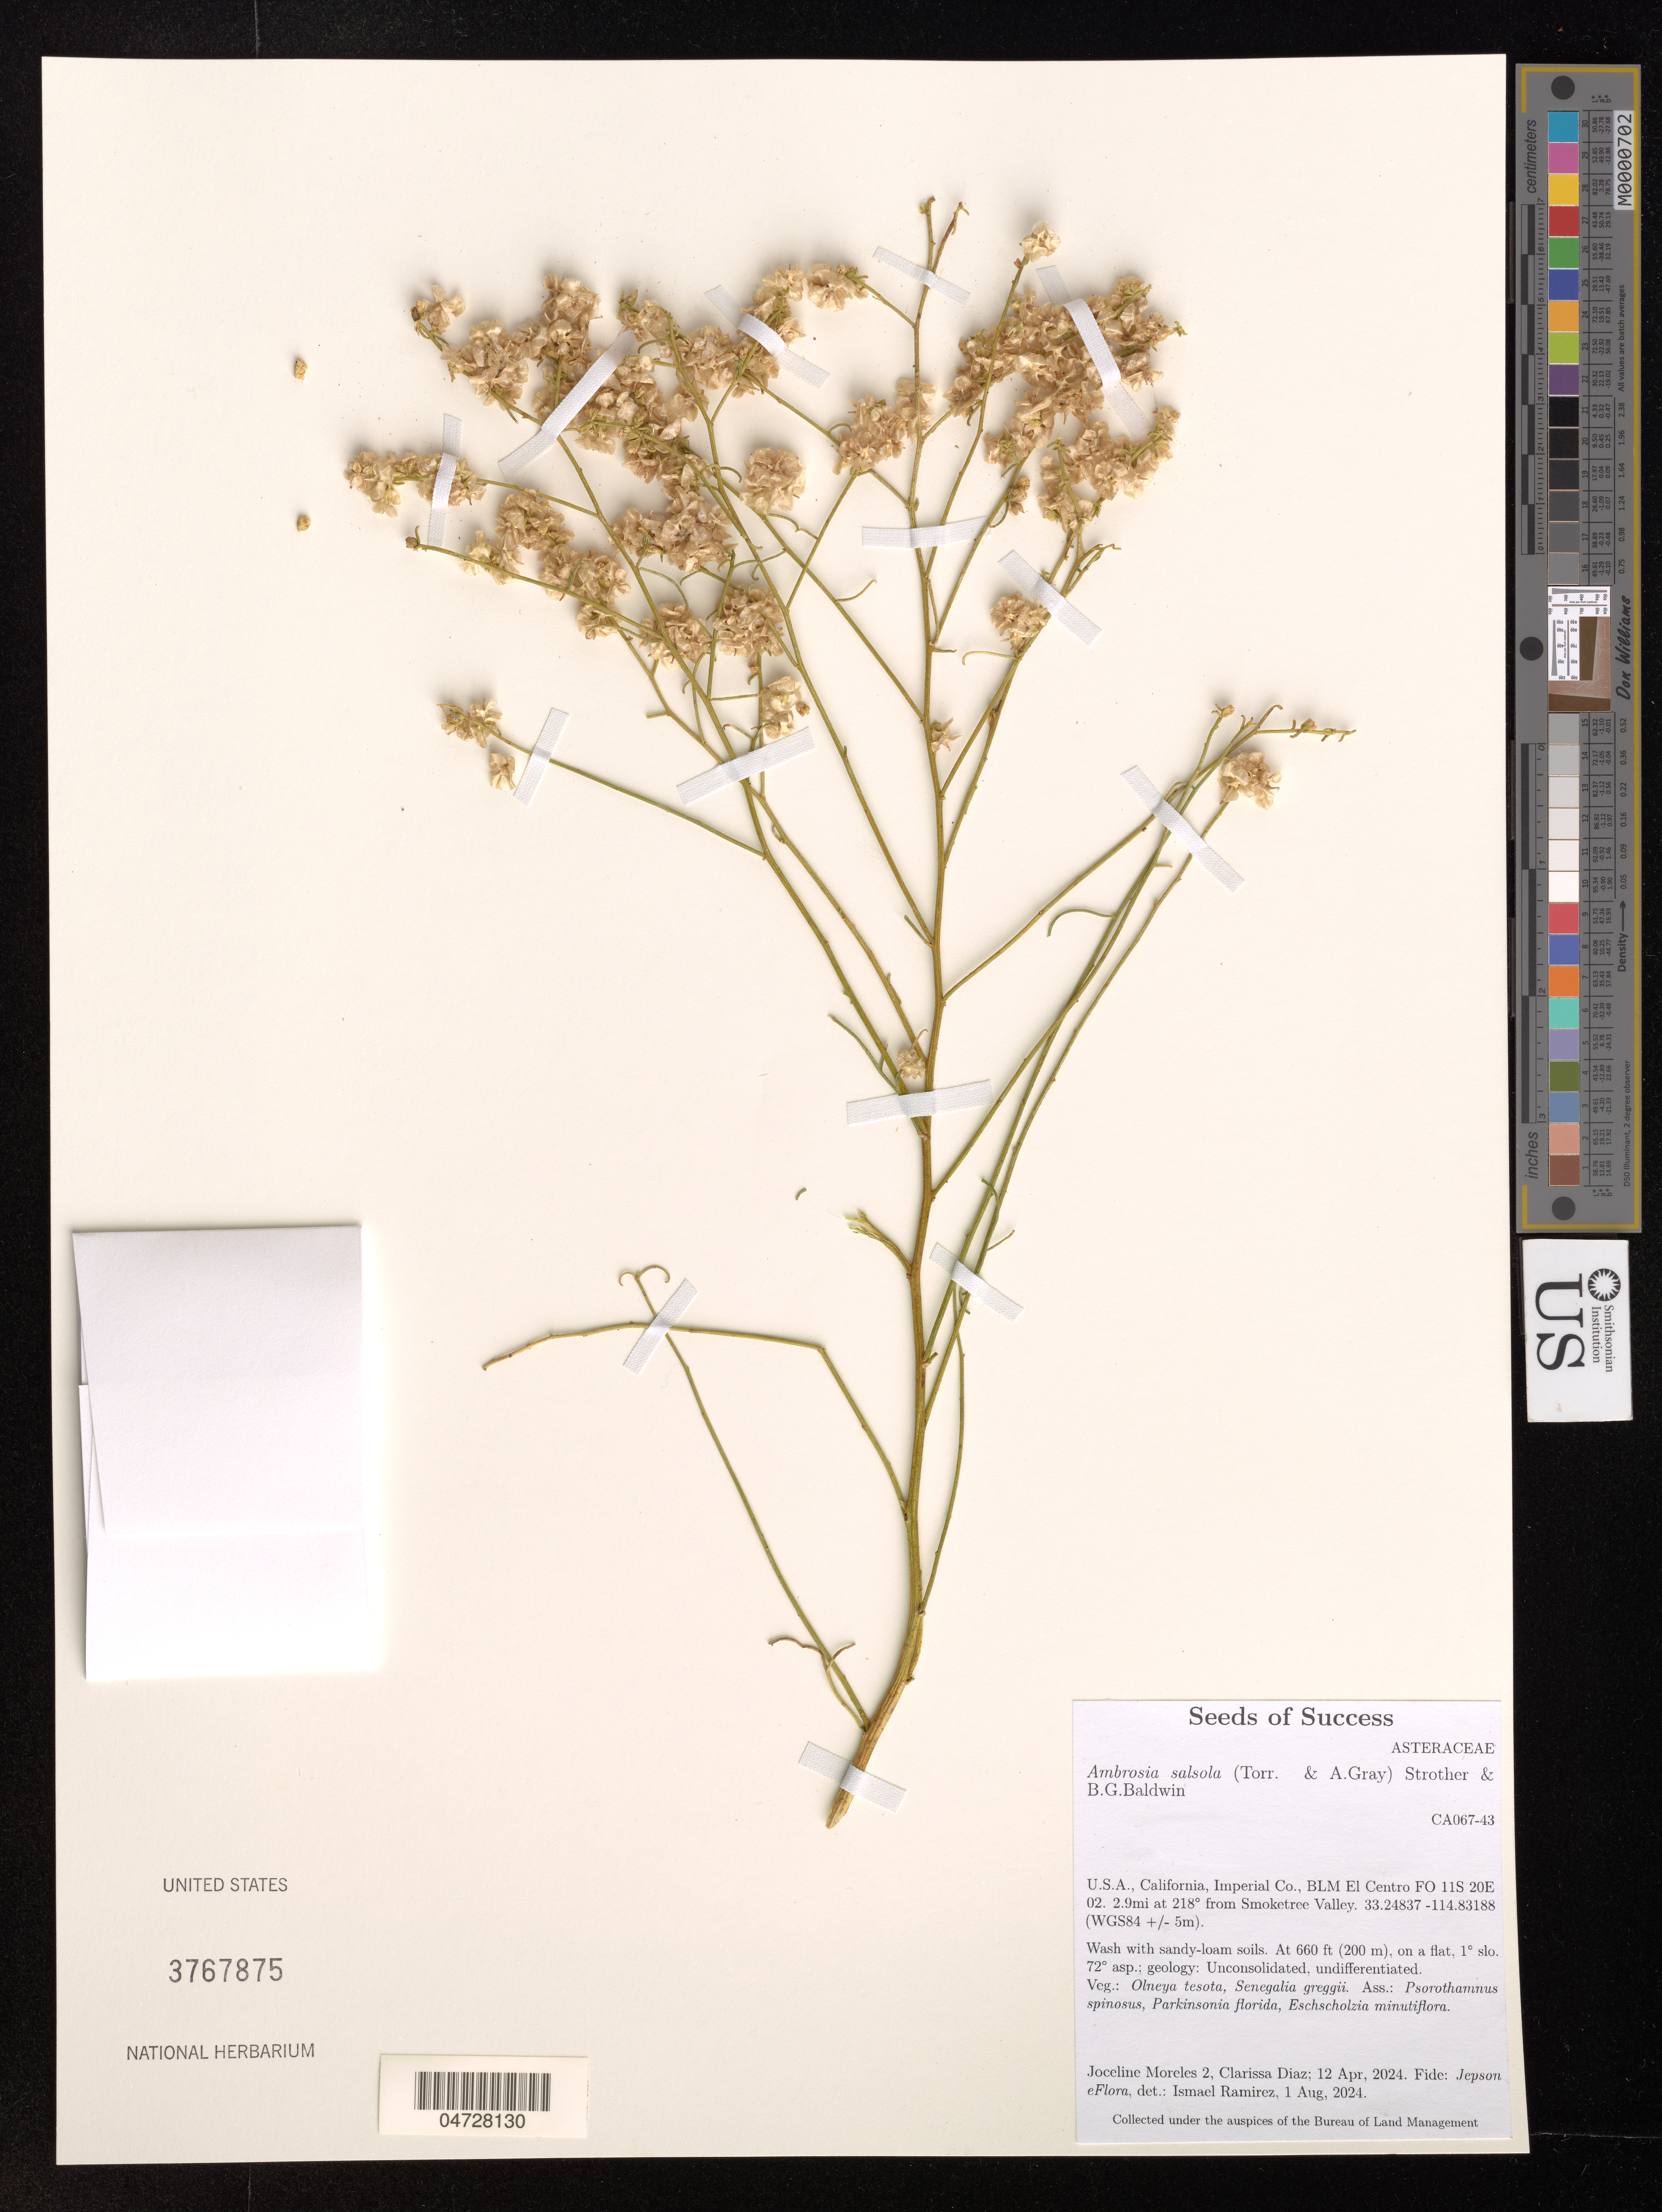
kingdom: Plantae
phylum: Tracheophyta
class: Magnoliopsida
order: Asterales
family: Asteraceae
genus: Ambrosia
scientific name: Ambrosia salsola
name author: (Torr. & A. Gray) Strother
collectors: J. Moreles & C. Diaz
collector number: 2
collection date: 2024-04-12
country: United States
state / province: California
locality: Imperial Co., BLM El Centro FO 11S 20E 02. 2.9mi from Smoketree Valley.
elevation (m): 201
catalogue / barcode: US 3767875